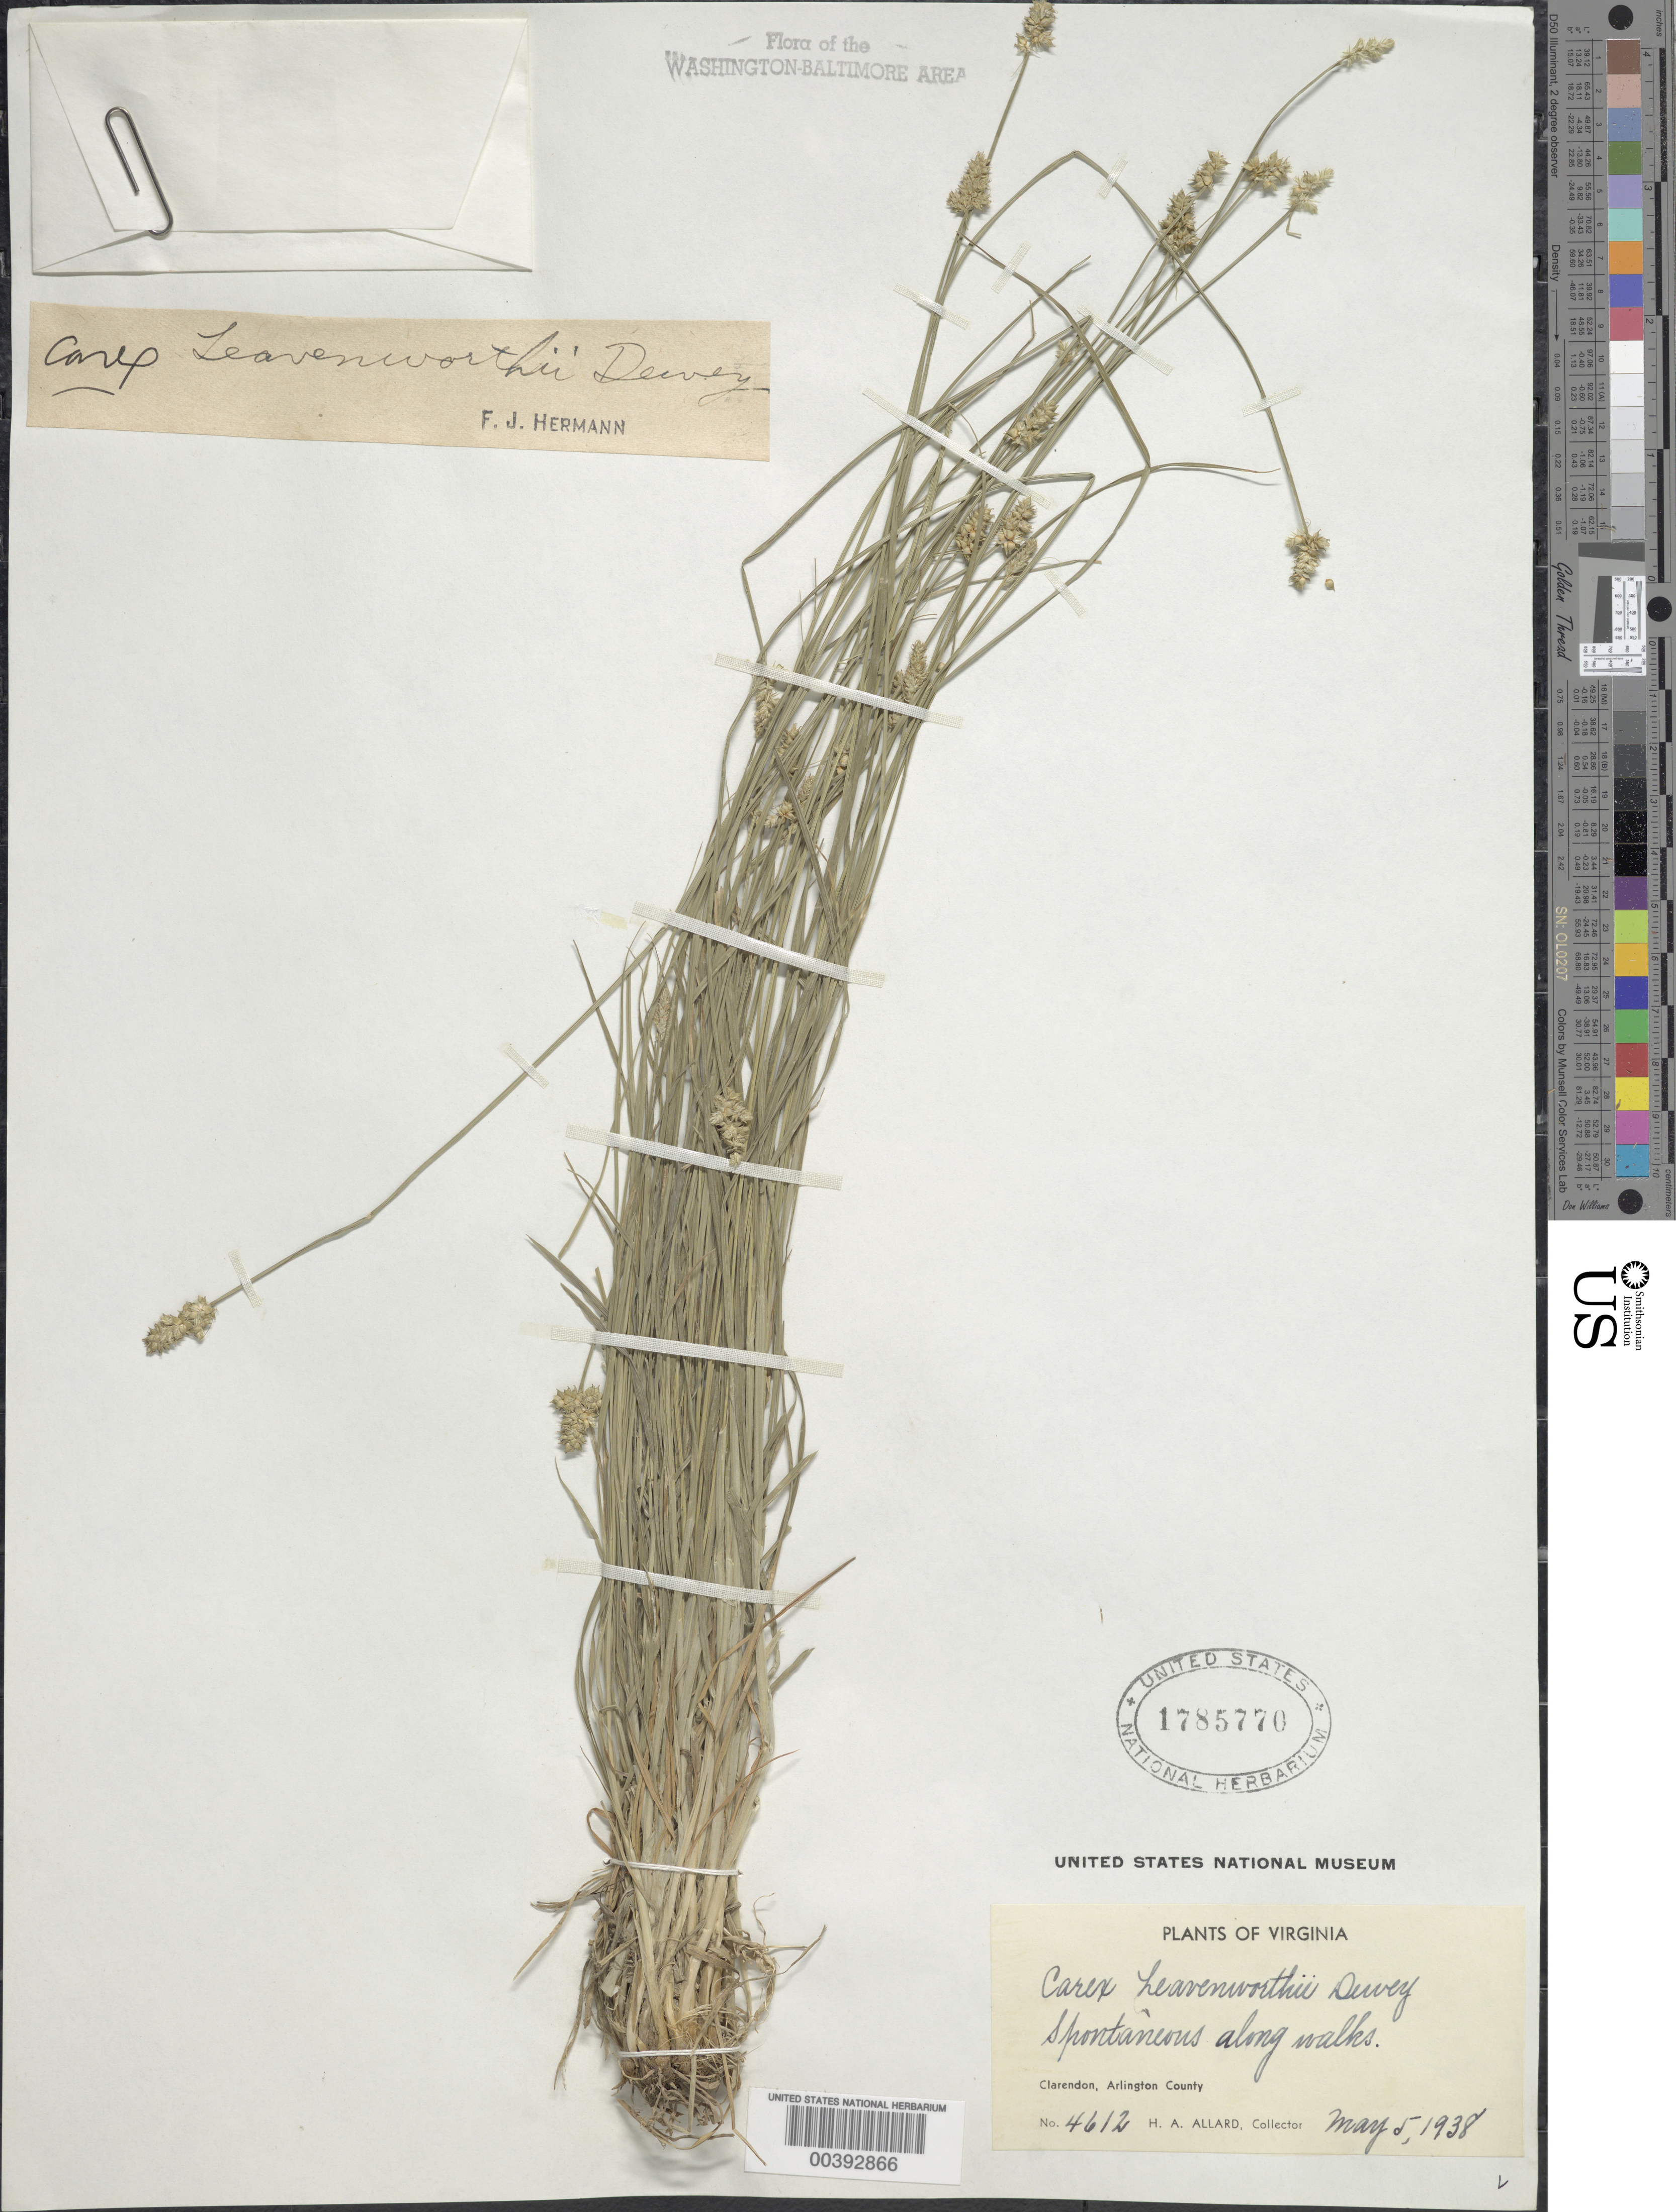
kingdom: Plantae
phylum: Tracheophyta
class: Liliopsida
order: Poales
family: Cyperaceae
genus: Carex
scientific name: Carex leavenworthii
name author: Dewey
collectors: H. A. Allard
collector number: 4612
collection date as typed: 05 May 1938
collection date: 1938-05-05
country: United States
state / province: Virginia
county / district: Arlington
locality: Clarendon, Allards garden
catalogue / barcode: US 1785770